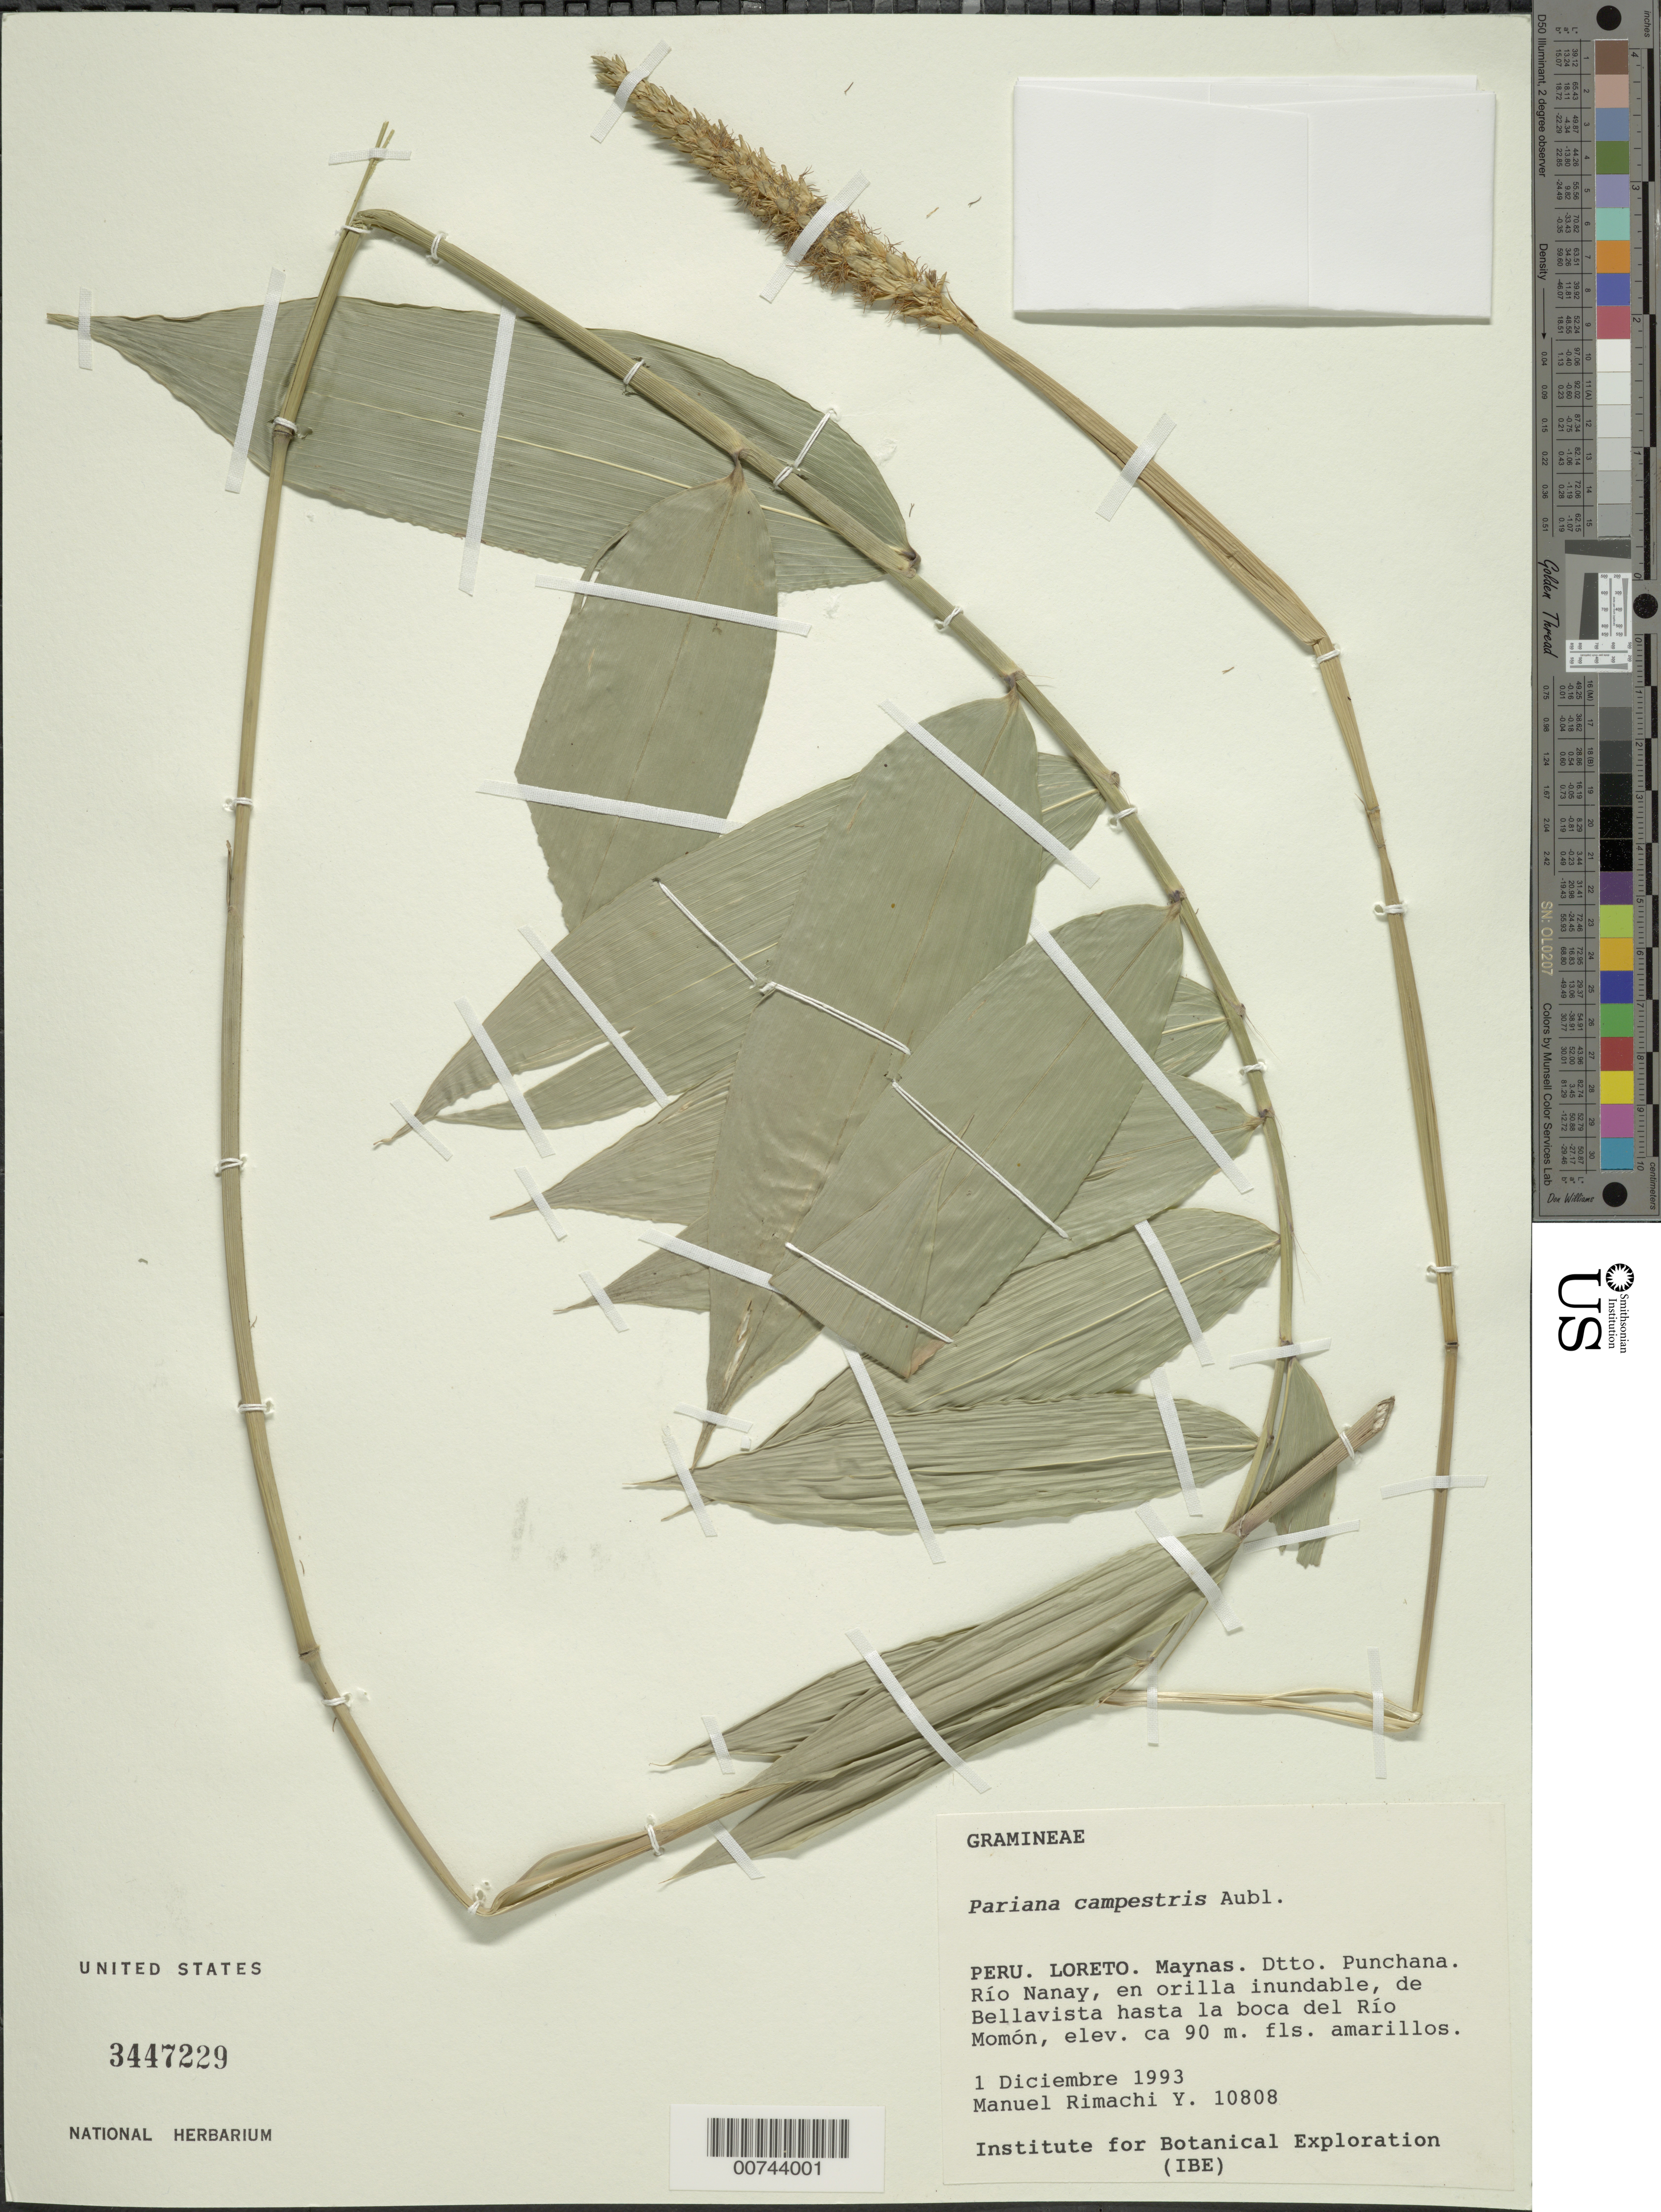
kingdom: Plantae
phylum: Tracheophyta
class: Liliopsida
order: Poales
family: Poaceae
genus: Pariana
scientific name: Pariana campestris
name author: Aubl.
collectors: M. Rimachi Y.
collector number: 10808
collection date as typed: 01 Dec 1993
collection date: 1993-12-01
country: Peru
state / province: Loreto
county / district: Maynas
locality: Punchana, Rio Nanay.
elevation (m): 90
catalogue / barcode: US 3447229